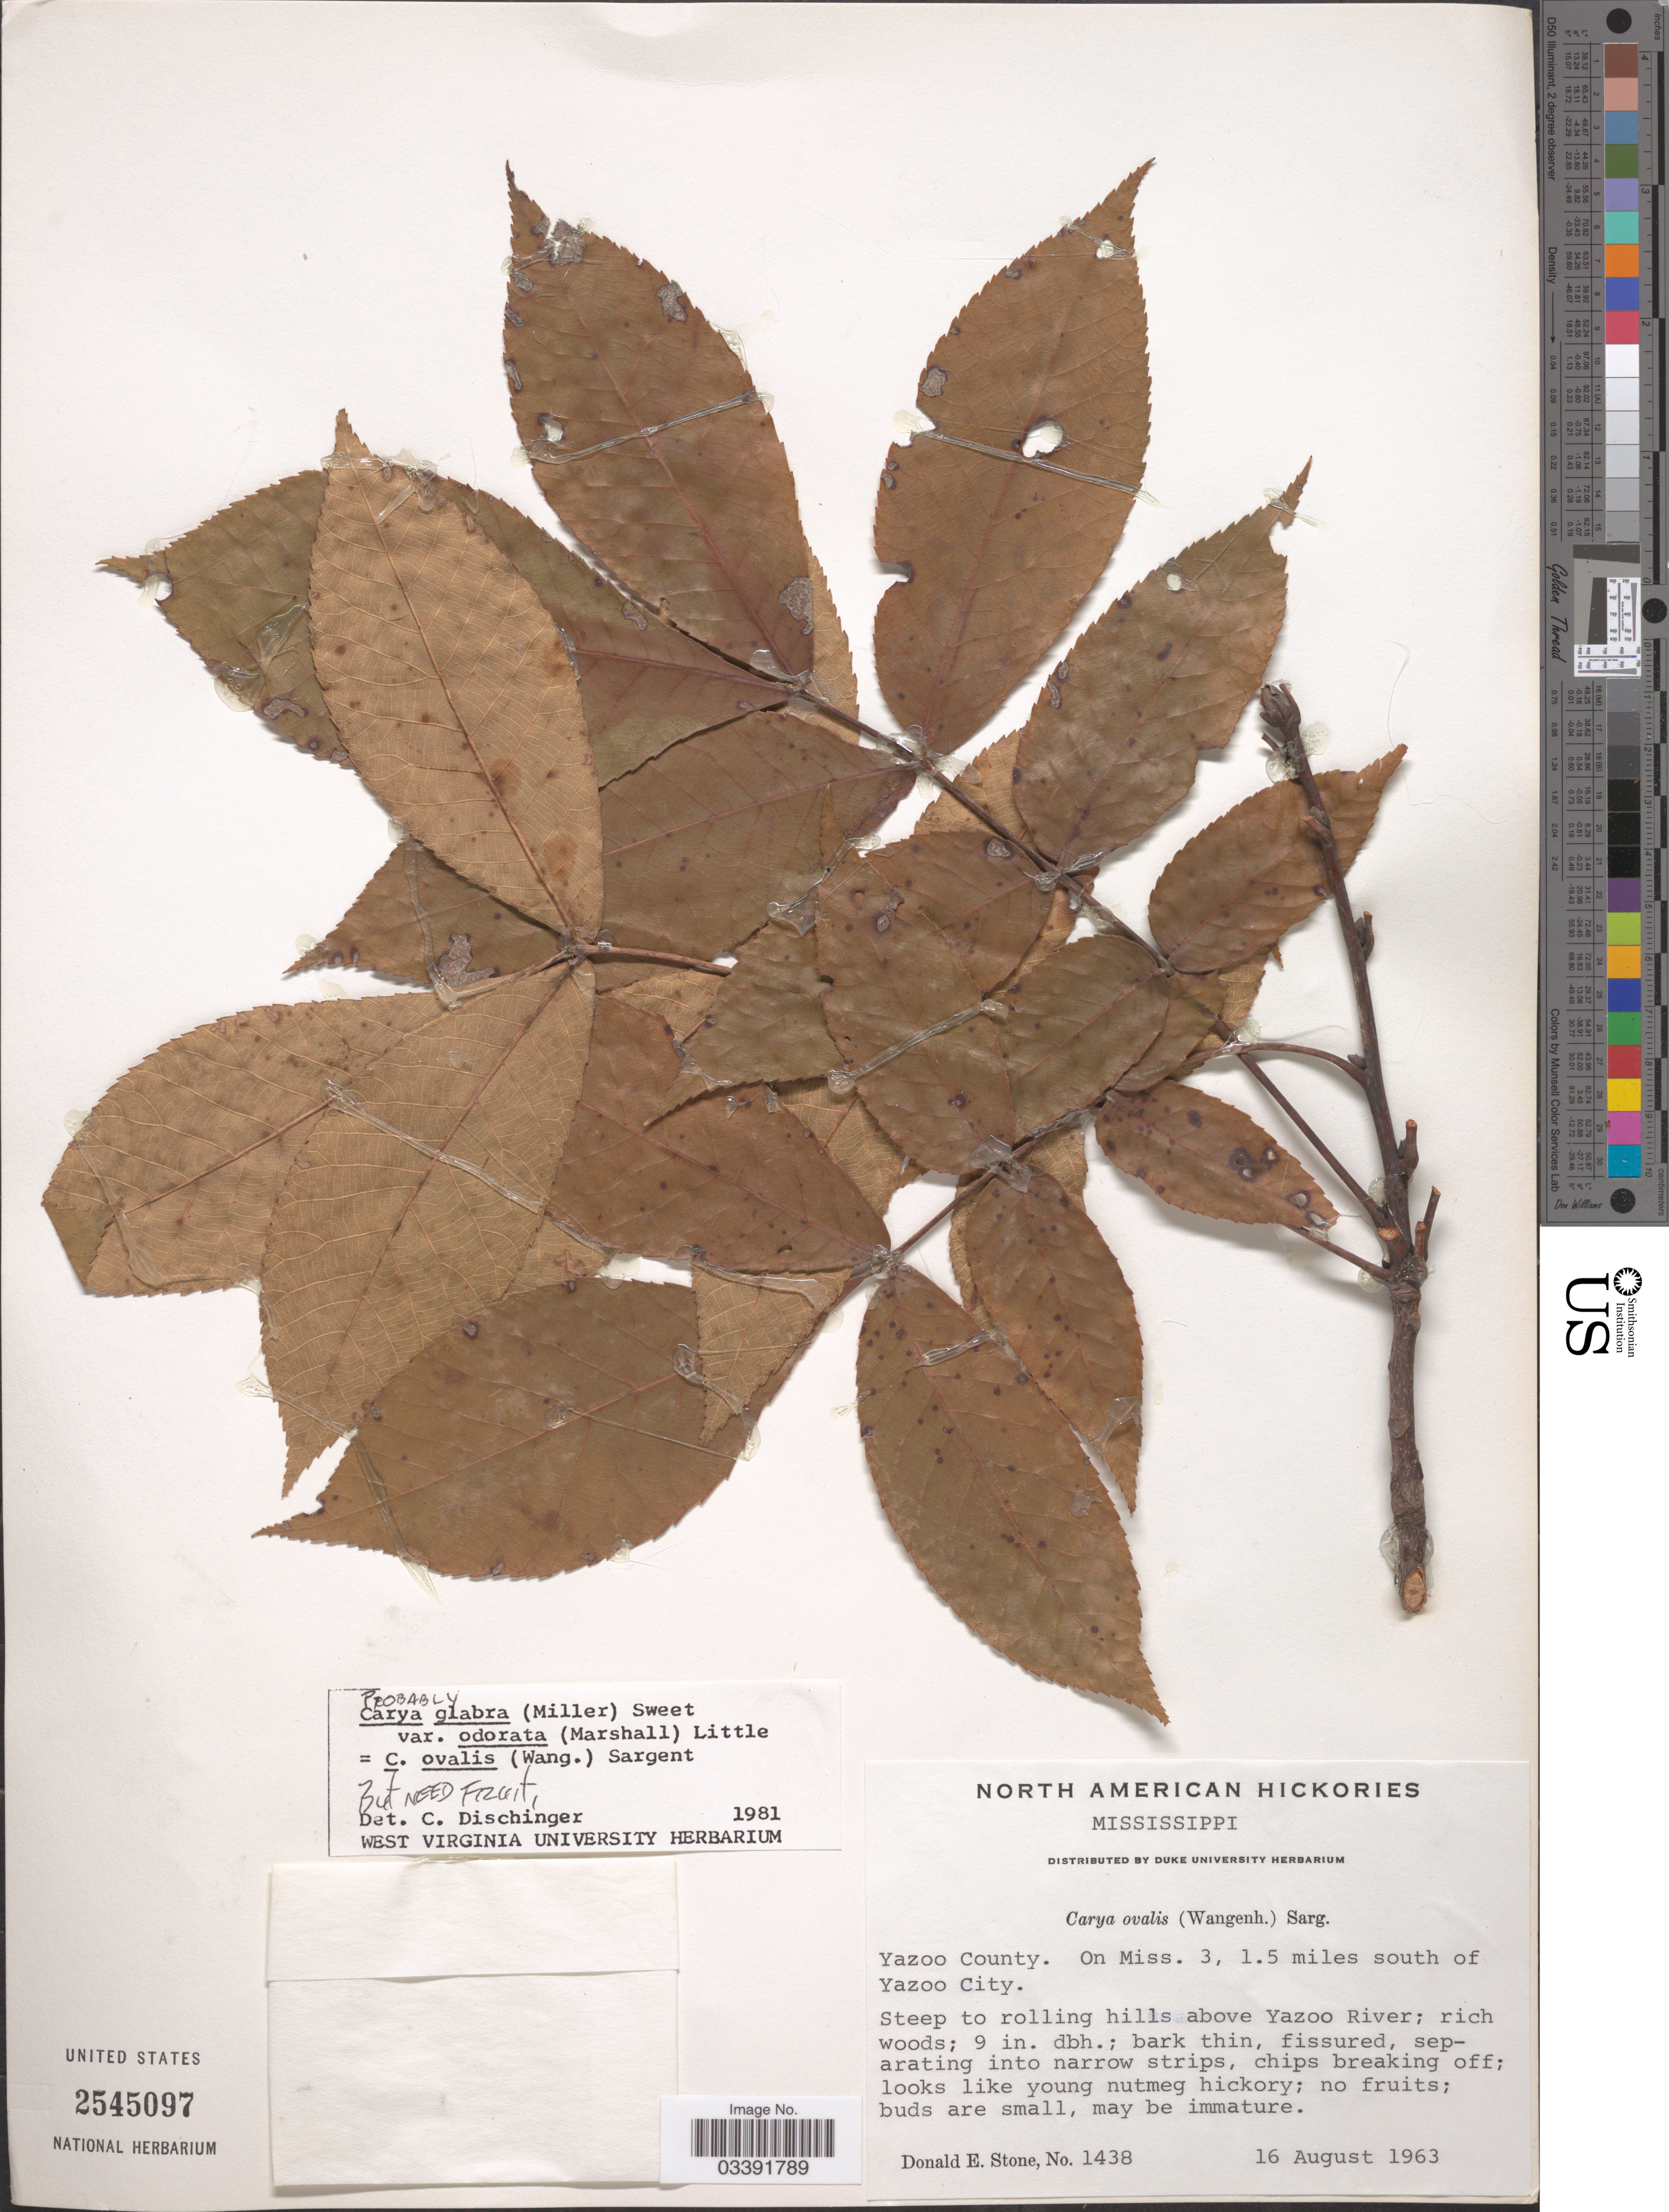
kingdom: Plantae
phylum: Tracheophyta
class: Magnoliopsida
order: Fagales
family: Juglandaceae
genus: Carya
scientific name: Carya glabra var. odorata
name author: (Marshall) Little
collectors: D. Stone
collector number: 1438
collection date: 1963-08-16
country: United States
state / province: Mississippi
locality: Yazoo County. On Miss. 3, 1.5 miles south of Yazoo City. Steep to rolling hills above Yazoo River.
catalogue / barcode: US 2545097